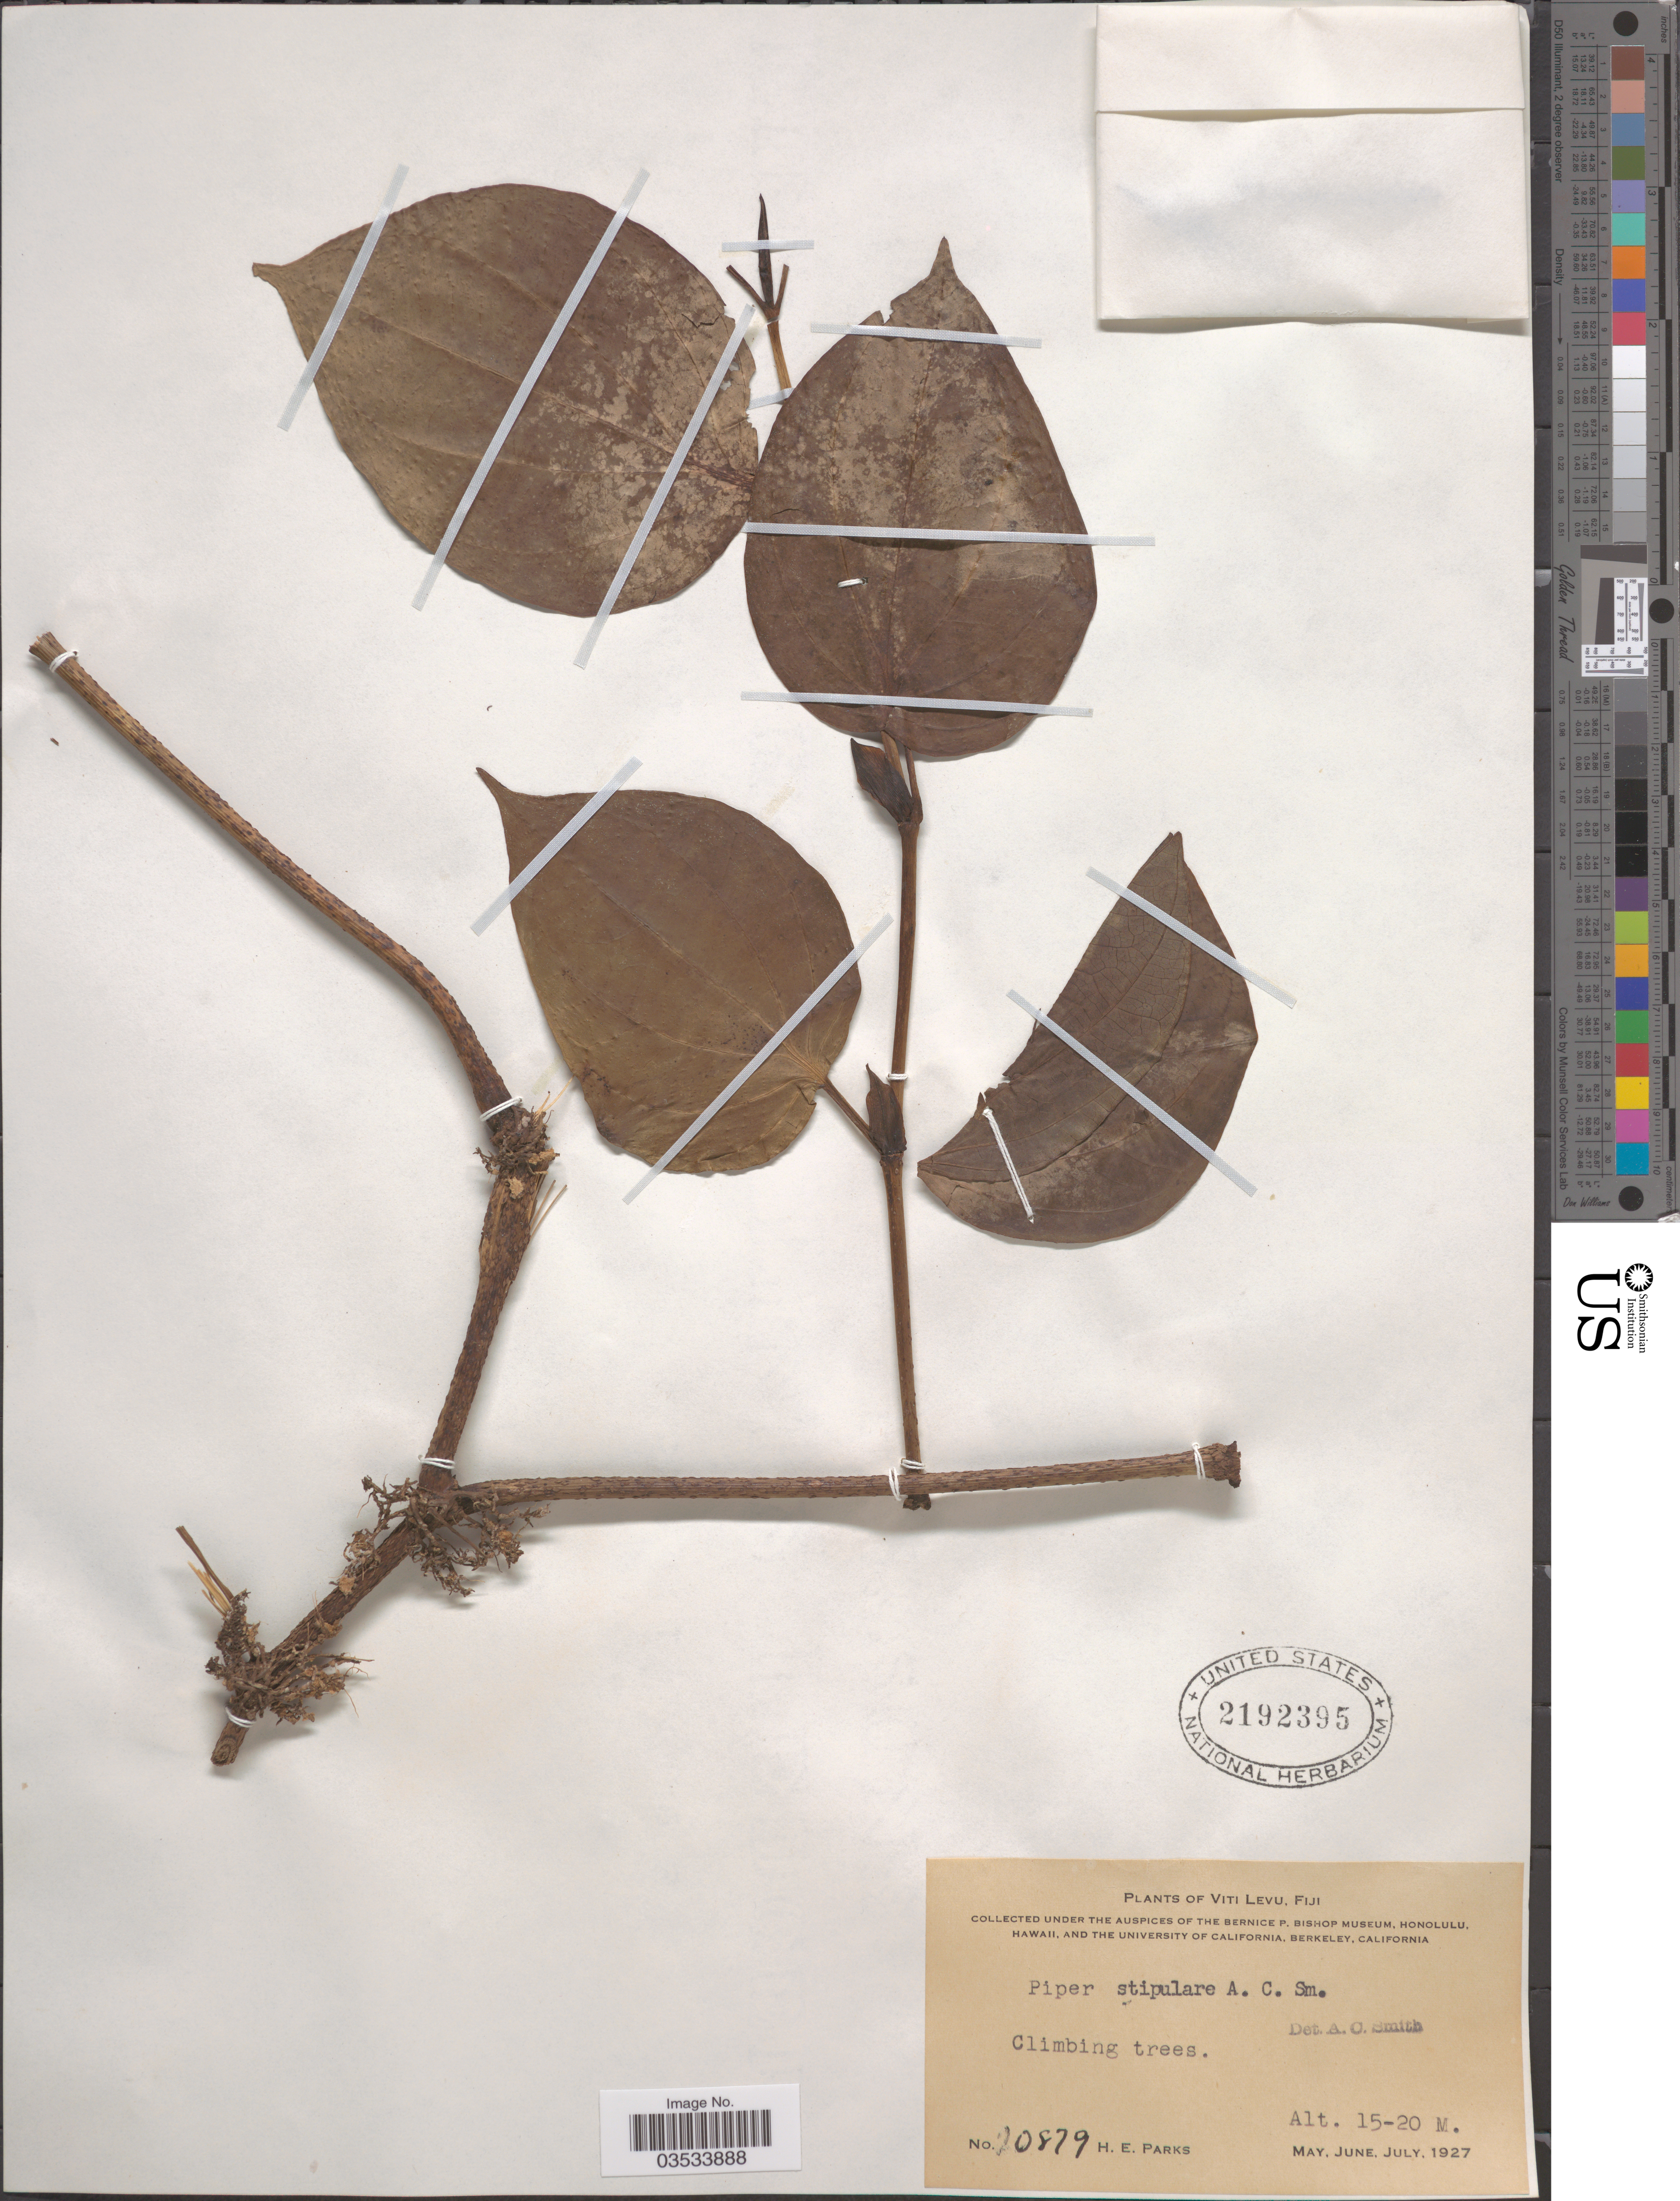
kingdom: Plantae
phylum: Tracheophyta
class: Magnoliopsida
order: Piperales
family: Piperaceae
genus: Piper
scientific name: Piper stipulare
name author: A.C. Sm.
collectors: H. E. Parks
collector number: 20879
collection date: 1927-05/1927-07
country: Fiji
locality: Viti Levu.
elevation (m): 15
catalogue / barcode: US 2192395